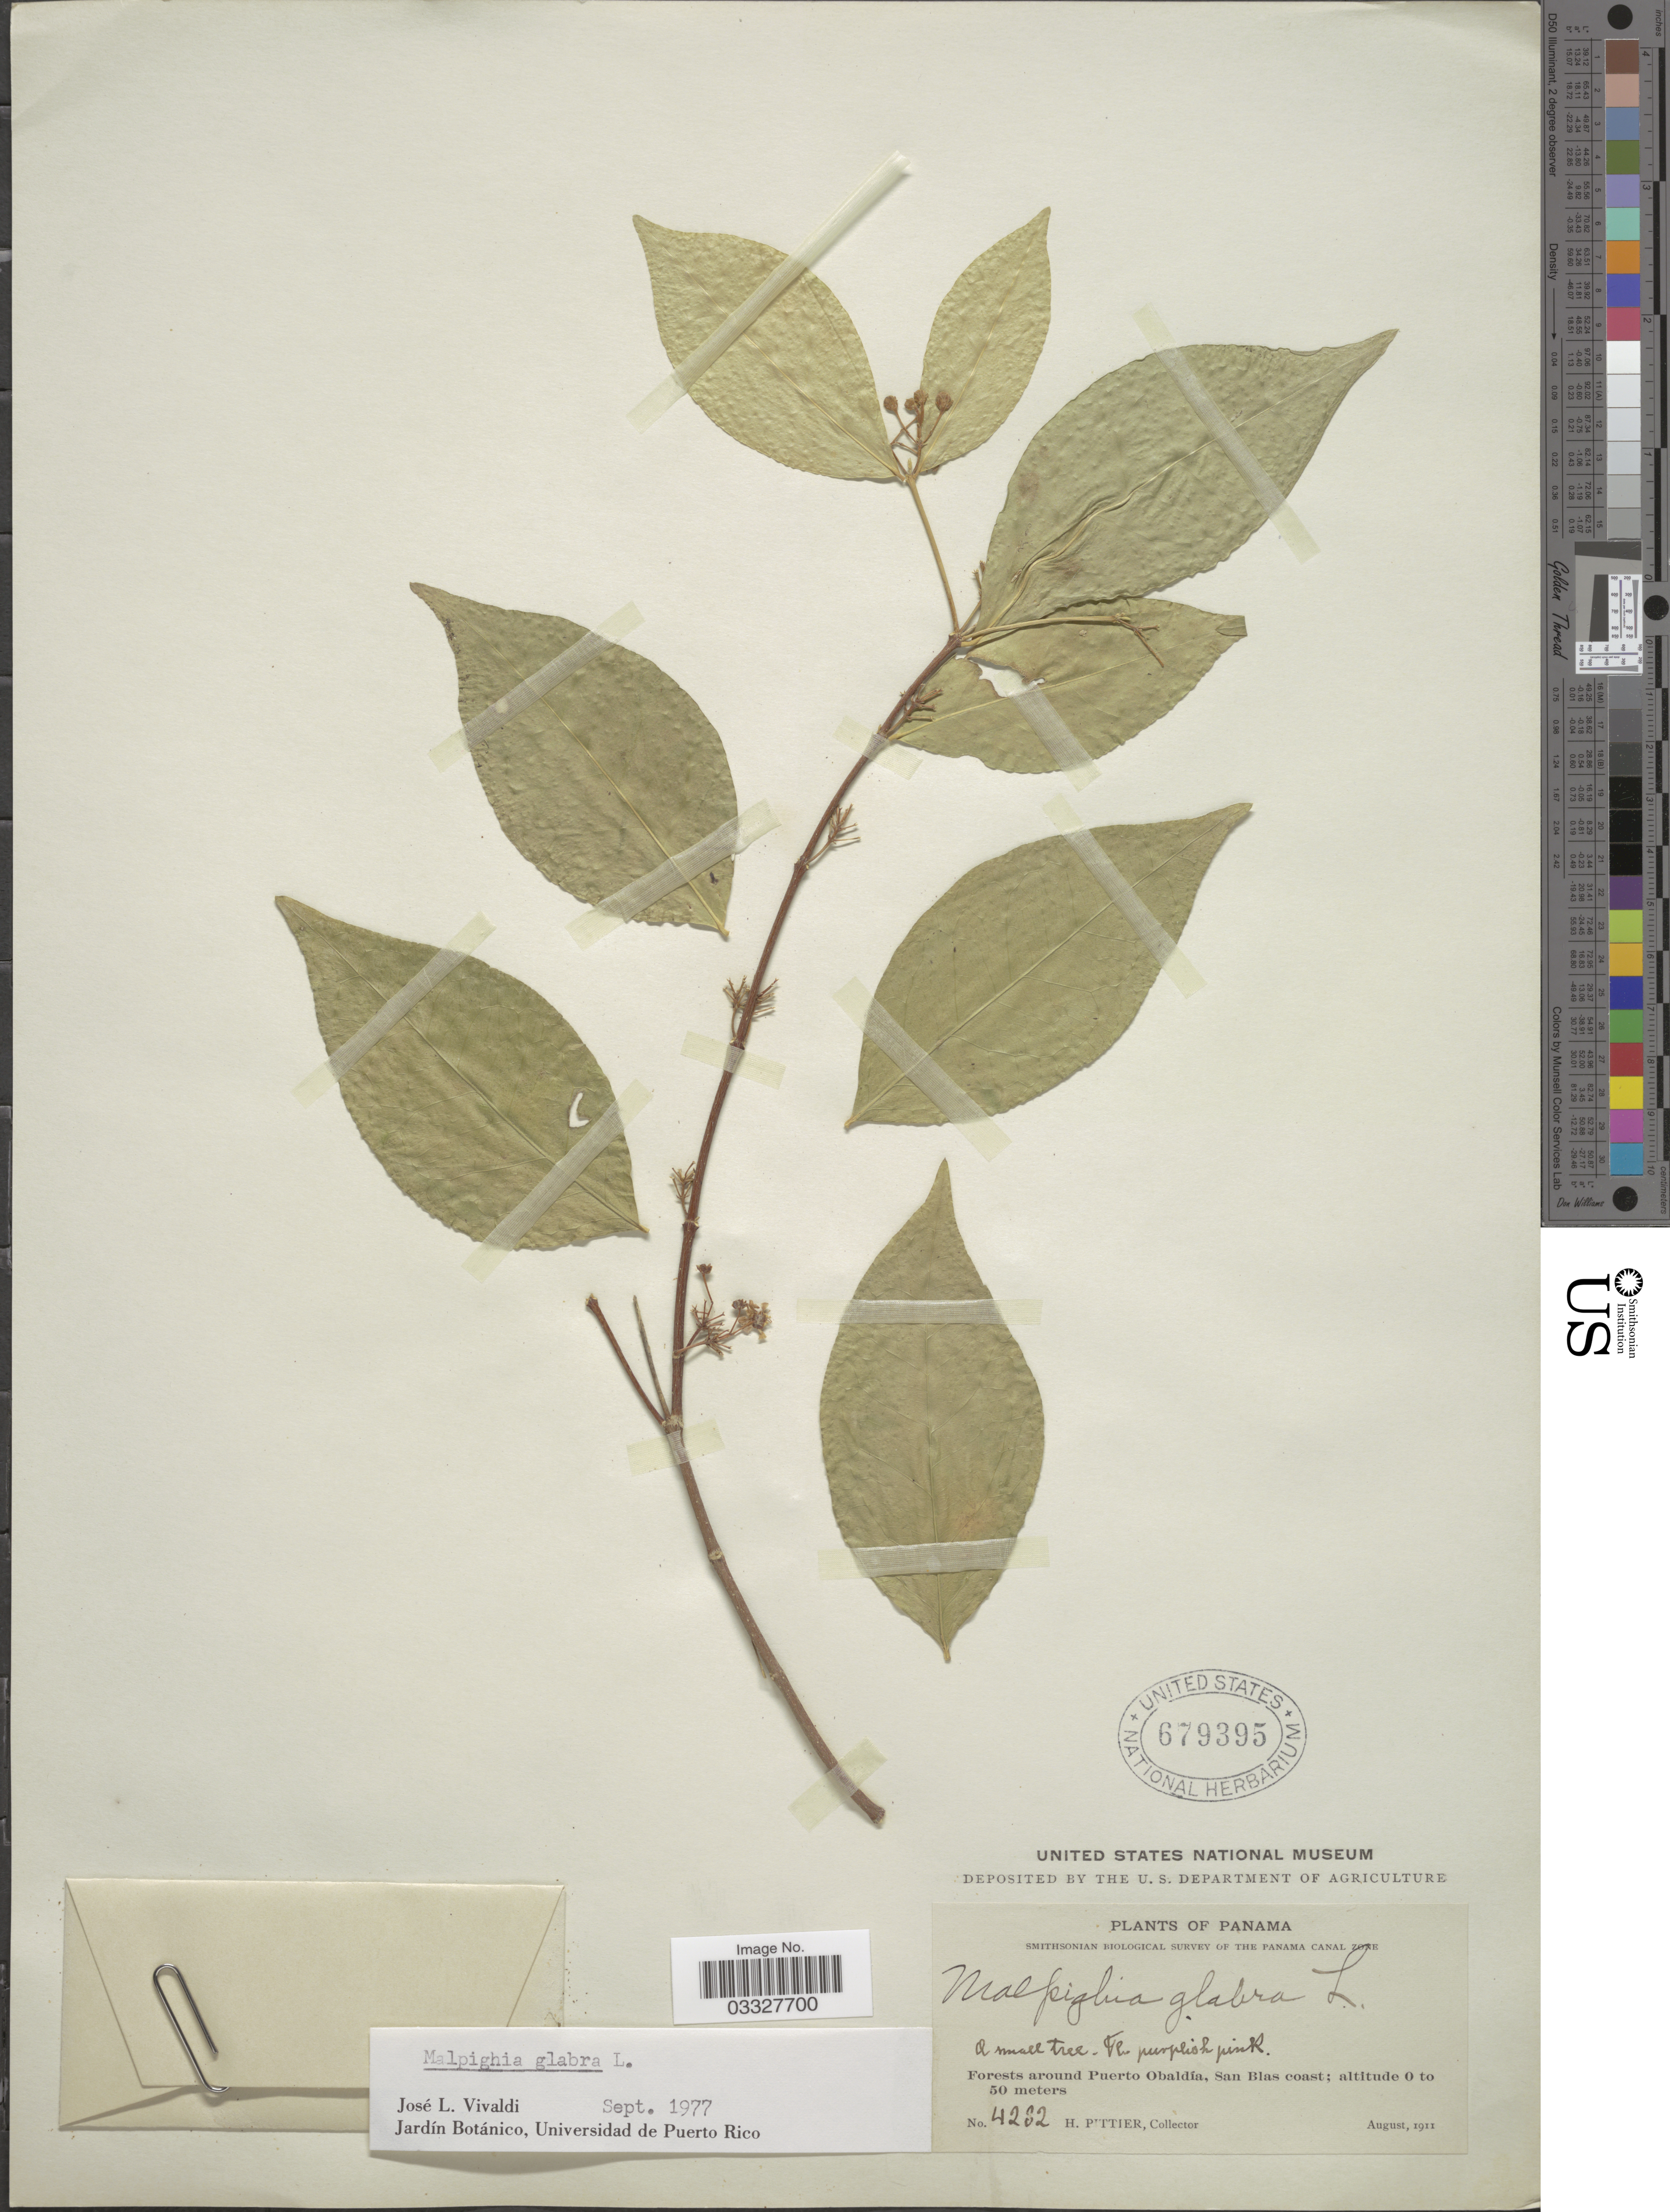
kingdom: Plantae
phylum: Tracheophyta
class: Magnoliopsida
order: Malpighiales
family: Malpighiaceae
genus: Malpighia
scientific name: Malpighia glabra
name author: L.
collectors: H. F. Pittier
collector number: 4282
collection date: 1911-08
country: Panama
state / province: Kuna Yala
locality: Forests around Puerto Obaldía, San Blas coast.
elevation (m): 0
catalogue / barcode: US 679395